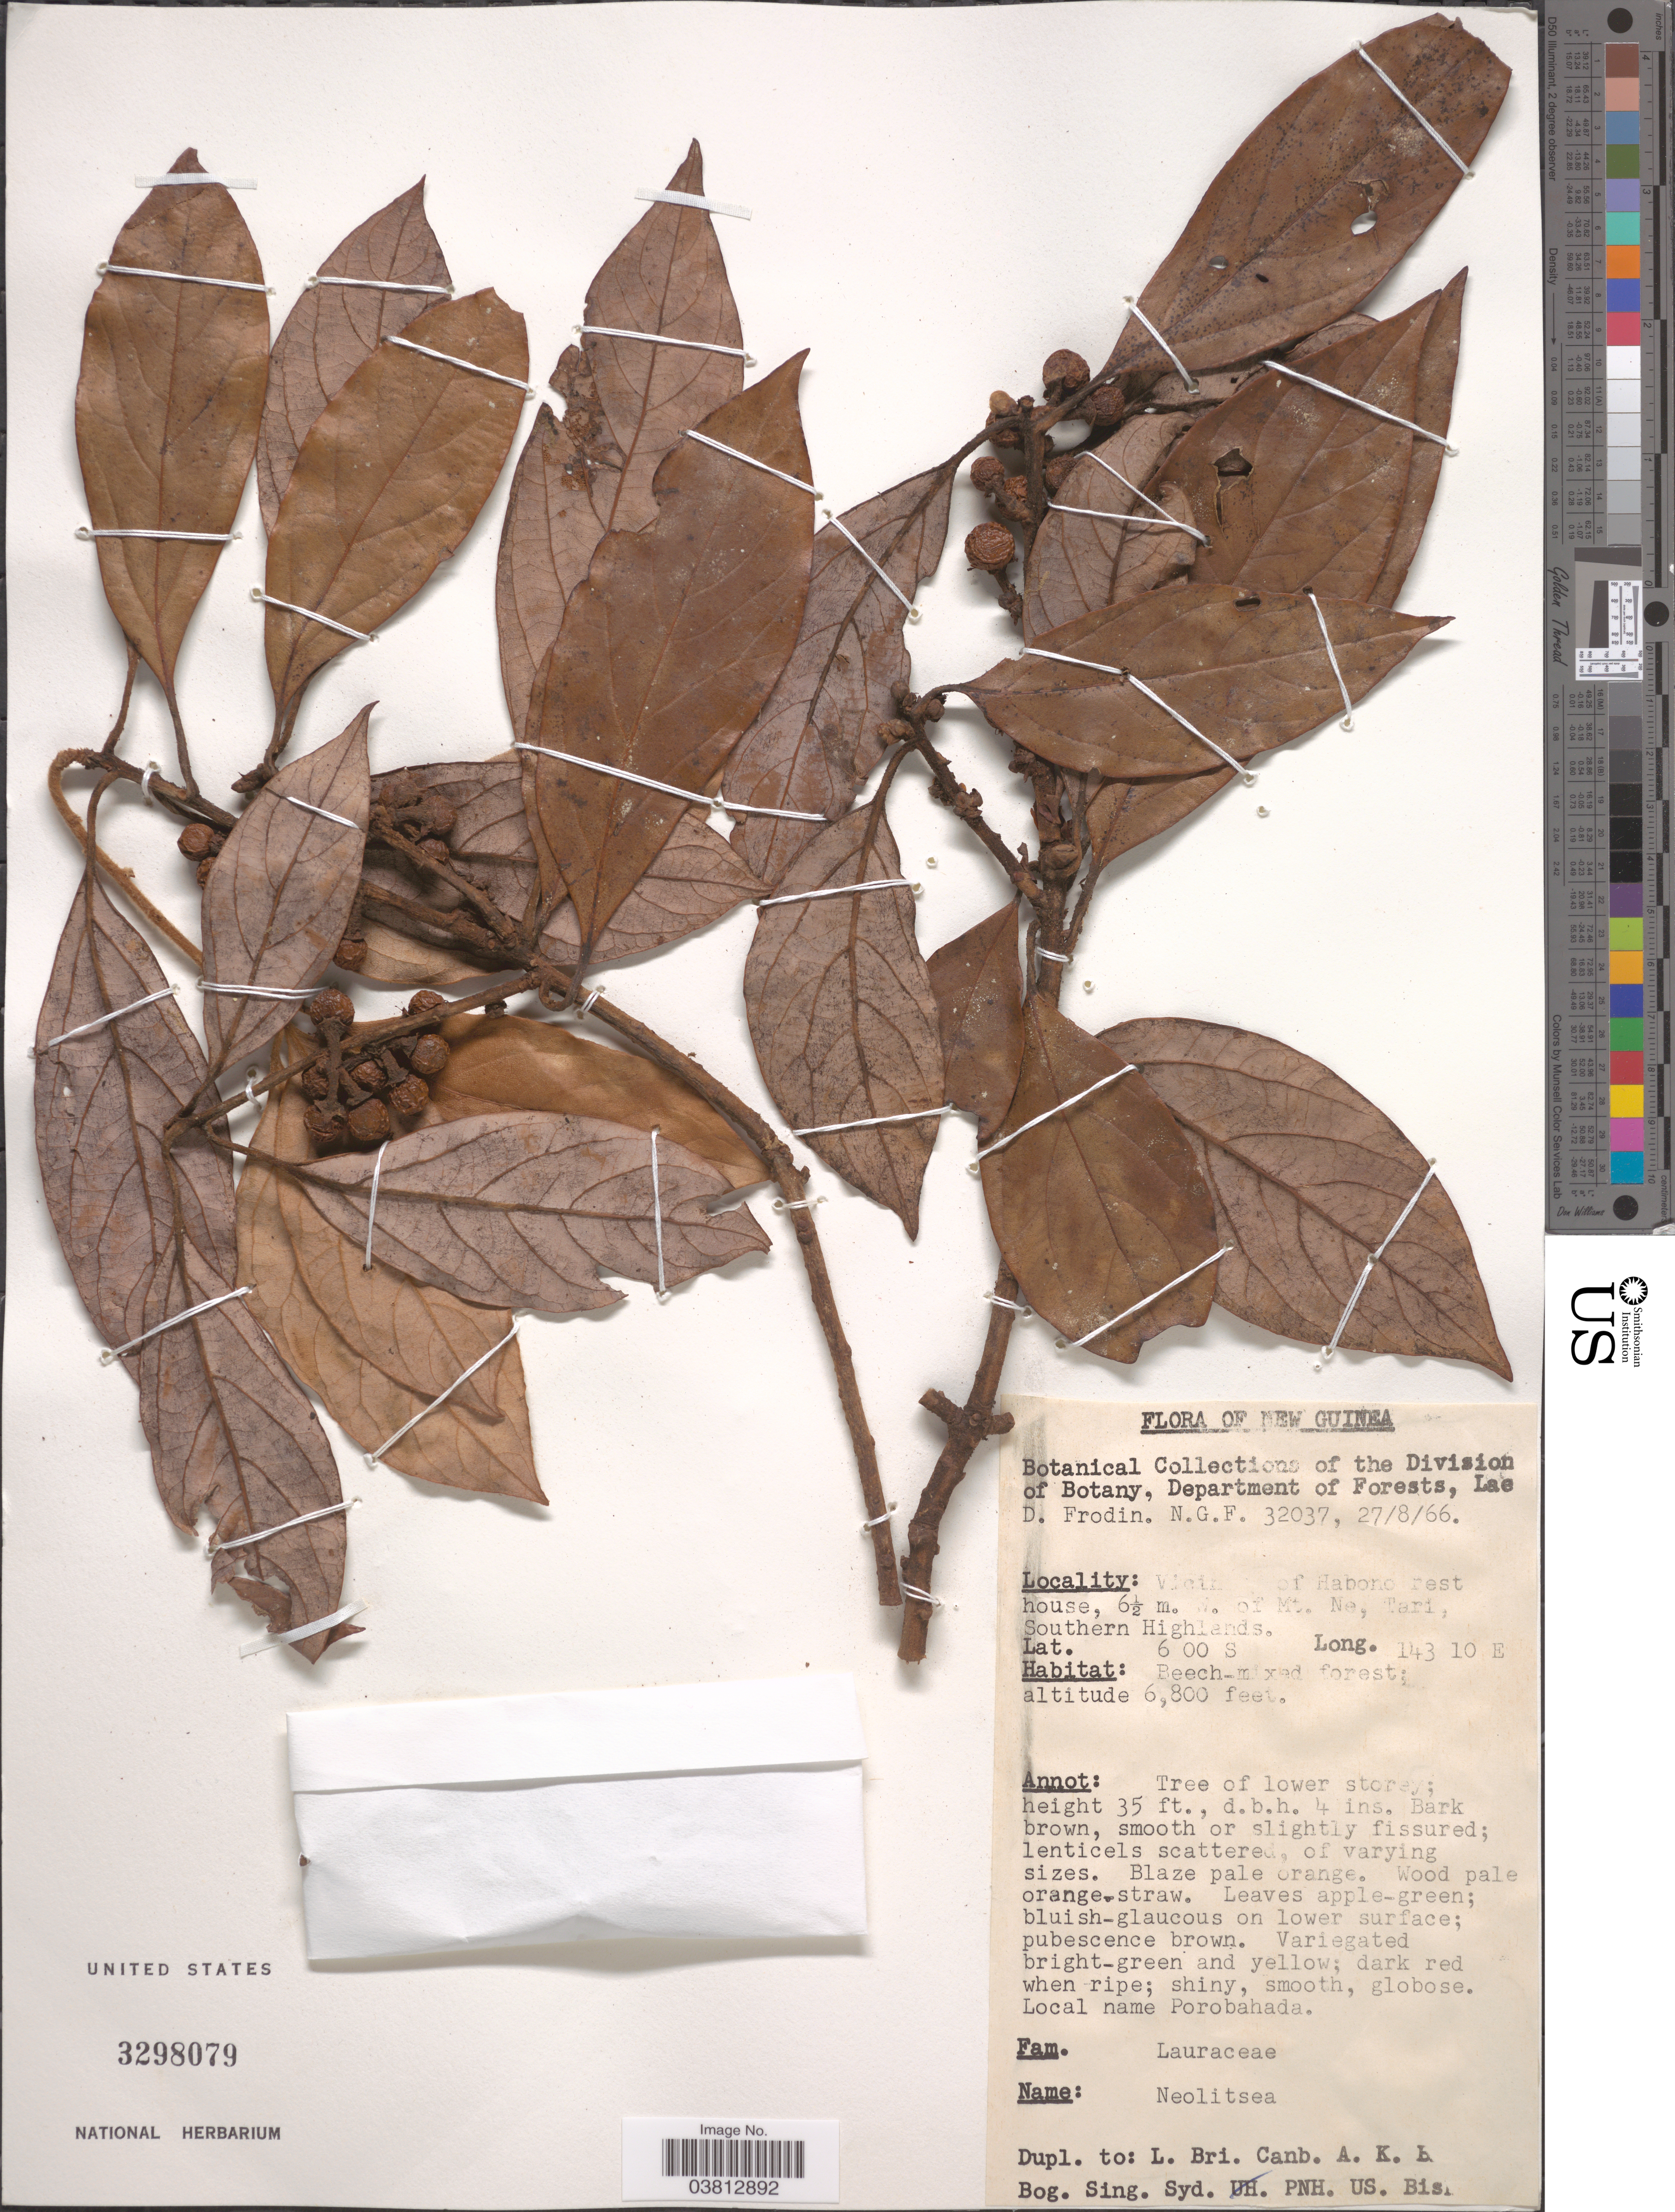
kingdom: Plantae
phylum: Tracheophyta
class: Magnoliopsida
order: Laurales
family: Lauraceae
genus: Neolitsea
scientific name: Neolitsea sp.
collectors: D. G. Frodin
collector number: NGF 32037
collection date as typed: Transcribed d/m/y: 27/8/66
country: Papua New Guinea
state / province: Southern Highlands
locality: New Guinea. Vicinity of Habono rest house, 6½ m. W. of Mt. Ne, Tari.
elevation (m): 2073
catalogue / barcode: US 3298079